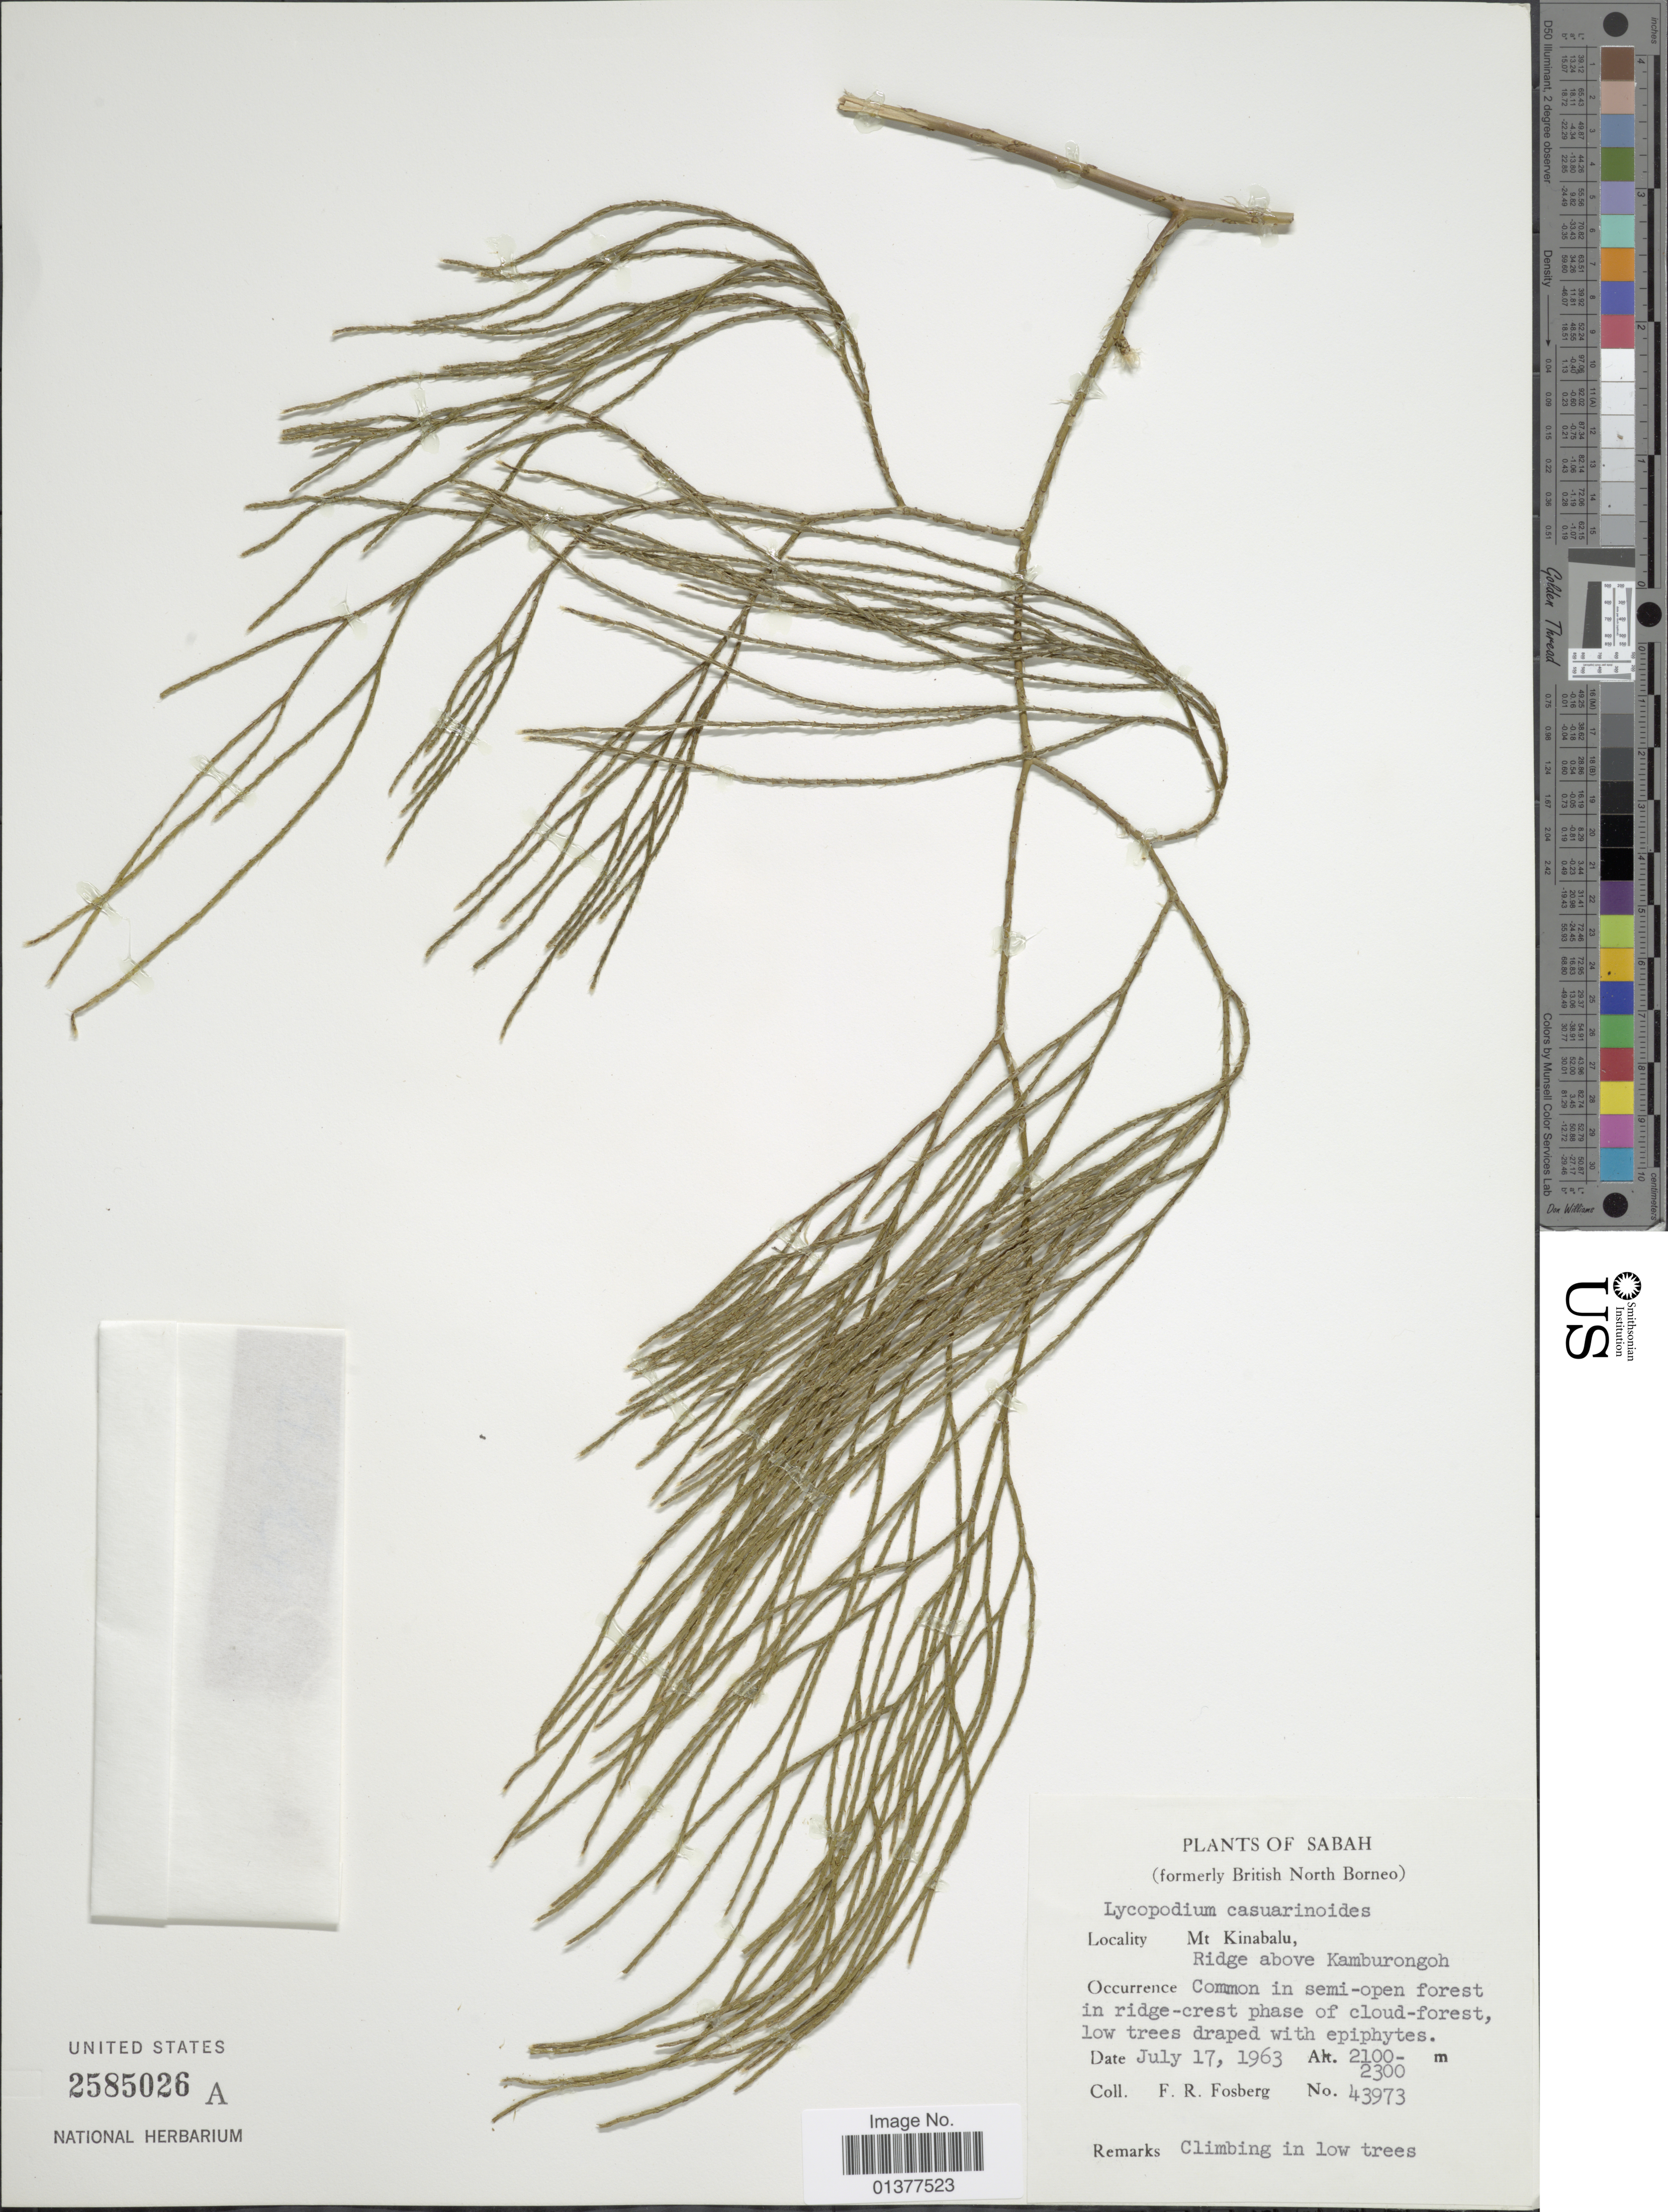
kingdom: Plantae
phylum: Tracheophyta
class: Lycopodiopsida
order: Lycopodiales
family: Lycopodiaceae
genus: Lycopodiastrum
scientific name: Lycopodiastrum casuarinoides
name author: (Spring) Holub ex R.D. Dixit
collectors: F. R. Fosberg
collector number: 43973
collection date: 1963-07-17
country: Malaysia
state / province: Sabah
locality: Mt. Kinabalu, ridge above Kamburongoh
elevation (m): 2100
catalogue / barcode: US 2585026A